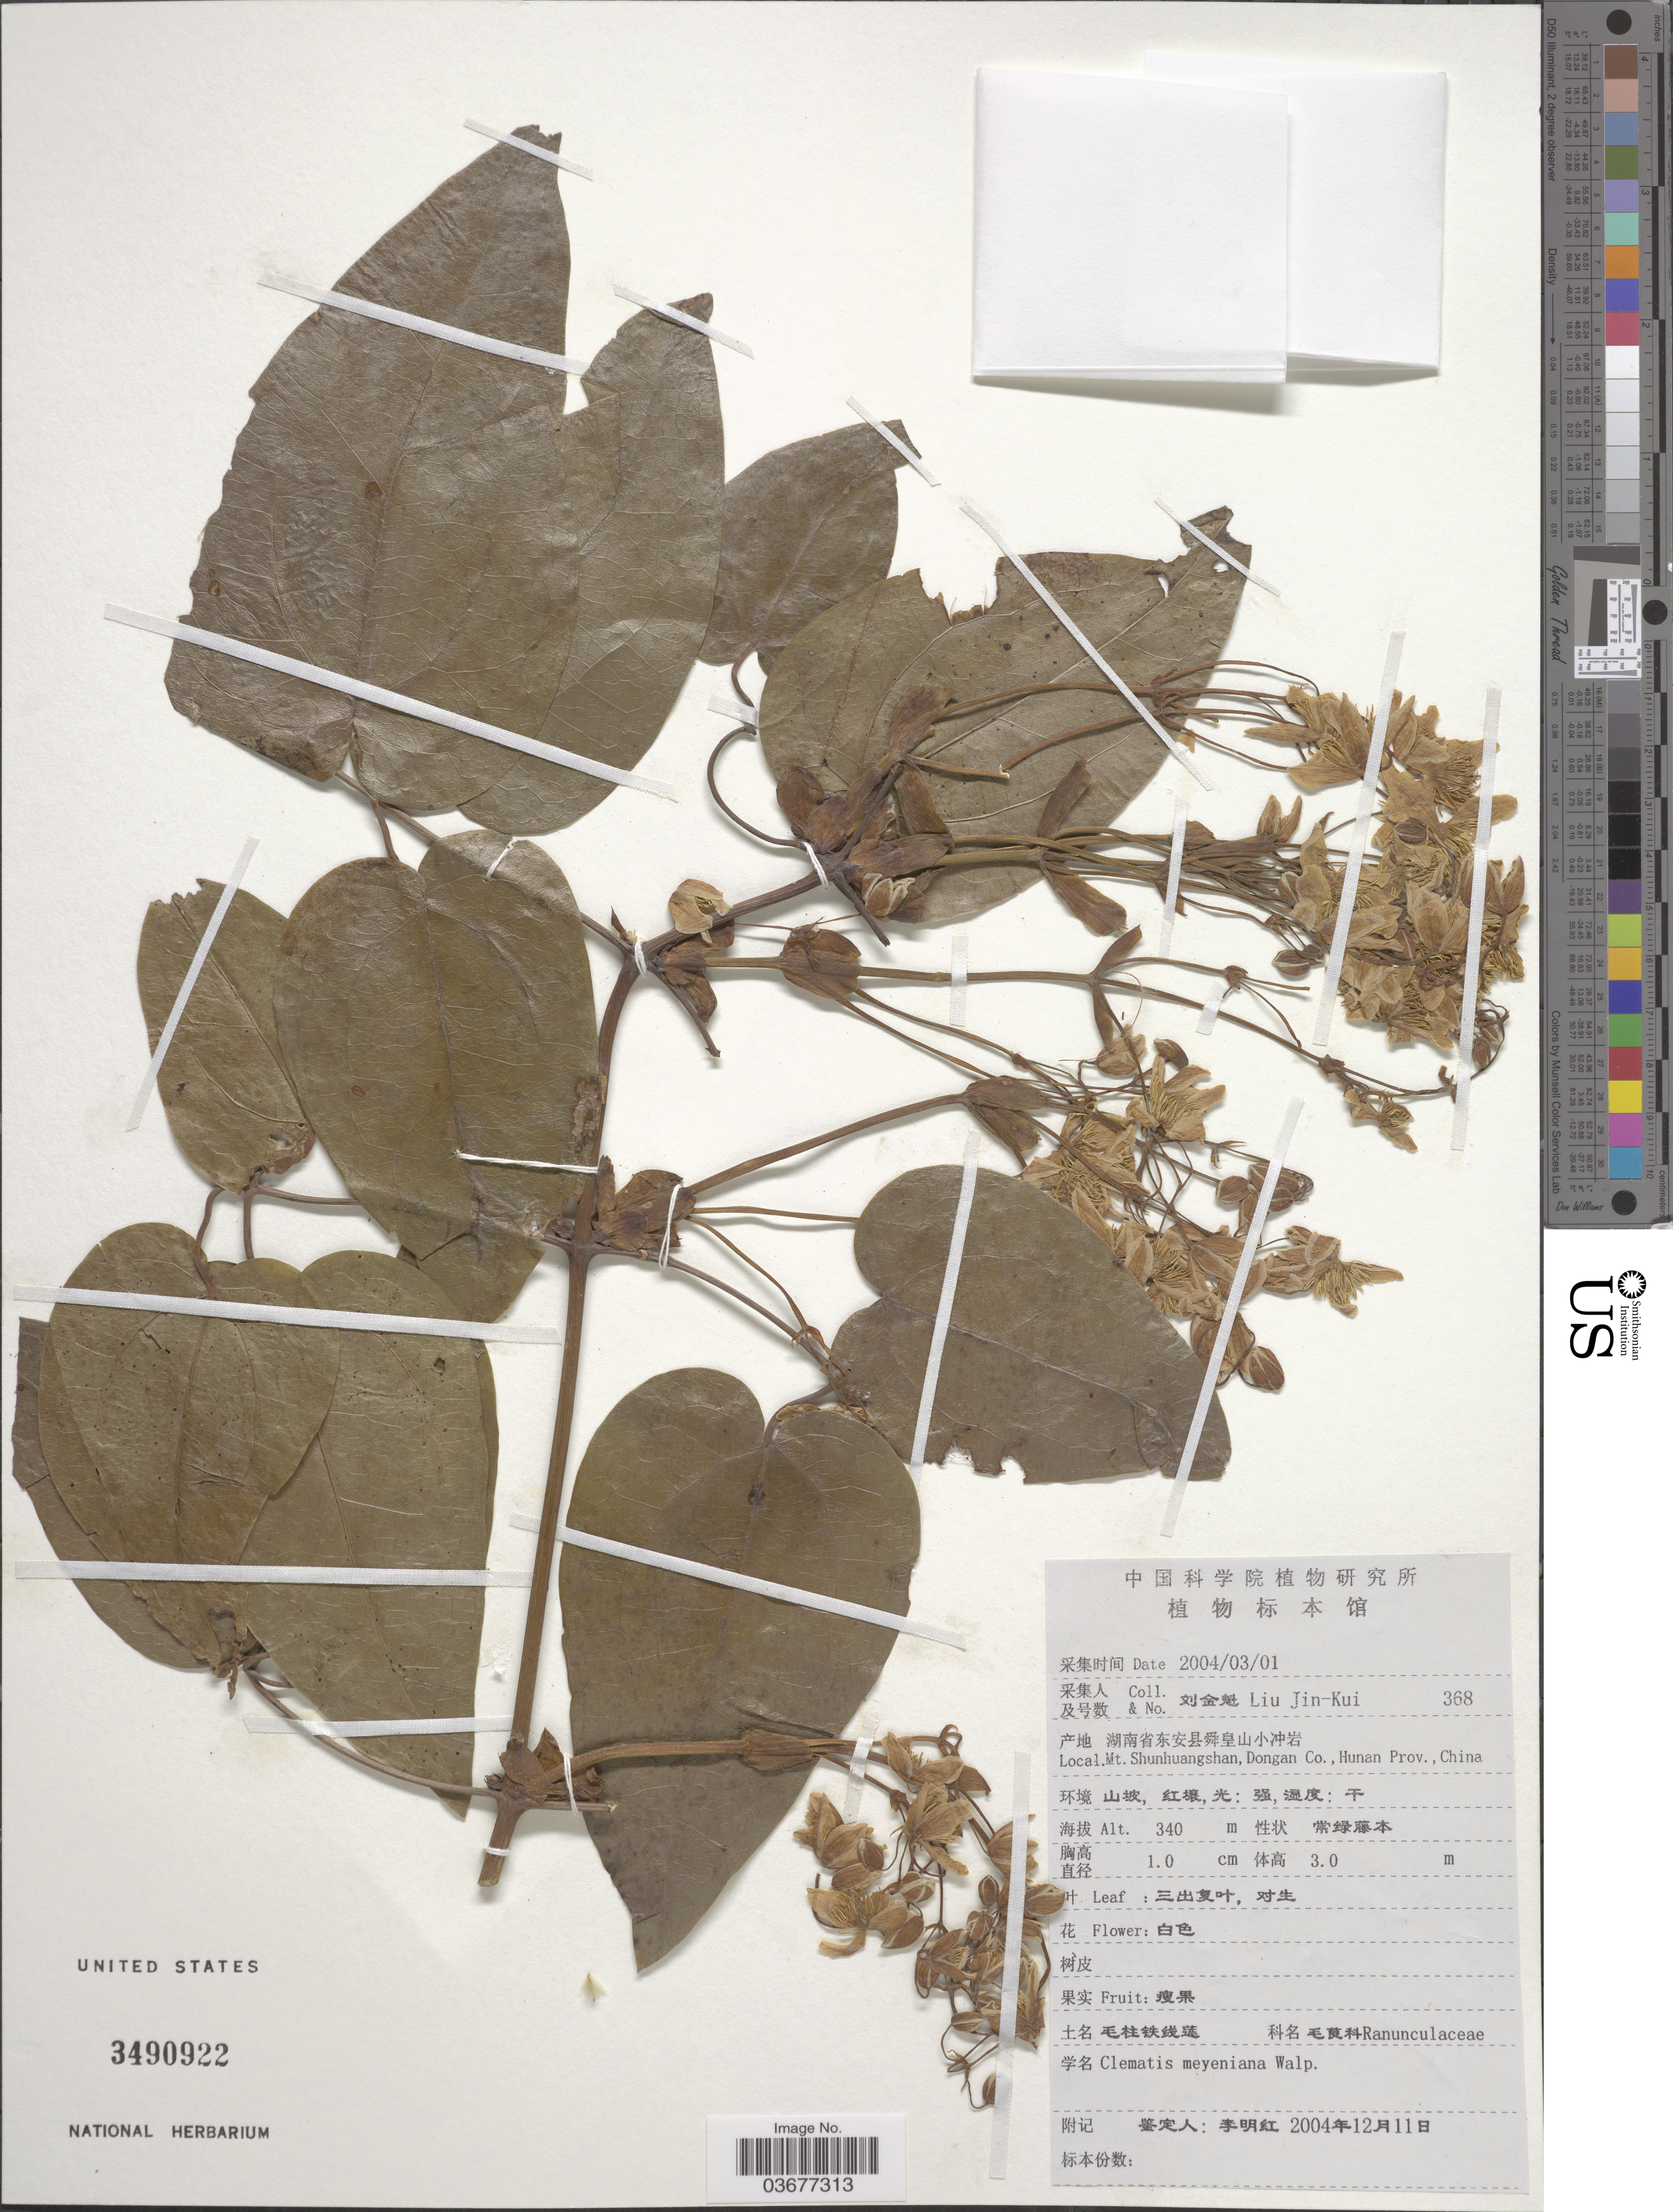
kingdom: Plantae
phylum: Tracheophyta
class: Magnoliopsida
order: Ranunculales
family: Ranunculaceae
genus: Clematis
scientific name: Clematis meyeniana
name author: Walp.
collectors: Liu Jin-Kui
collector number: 368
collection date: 2004-03-01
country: China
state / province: Hunan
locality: Mt. Shunhuangshan, Dongan Co.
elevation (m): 340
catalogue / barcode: US 3490922